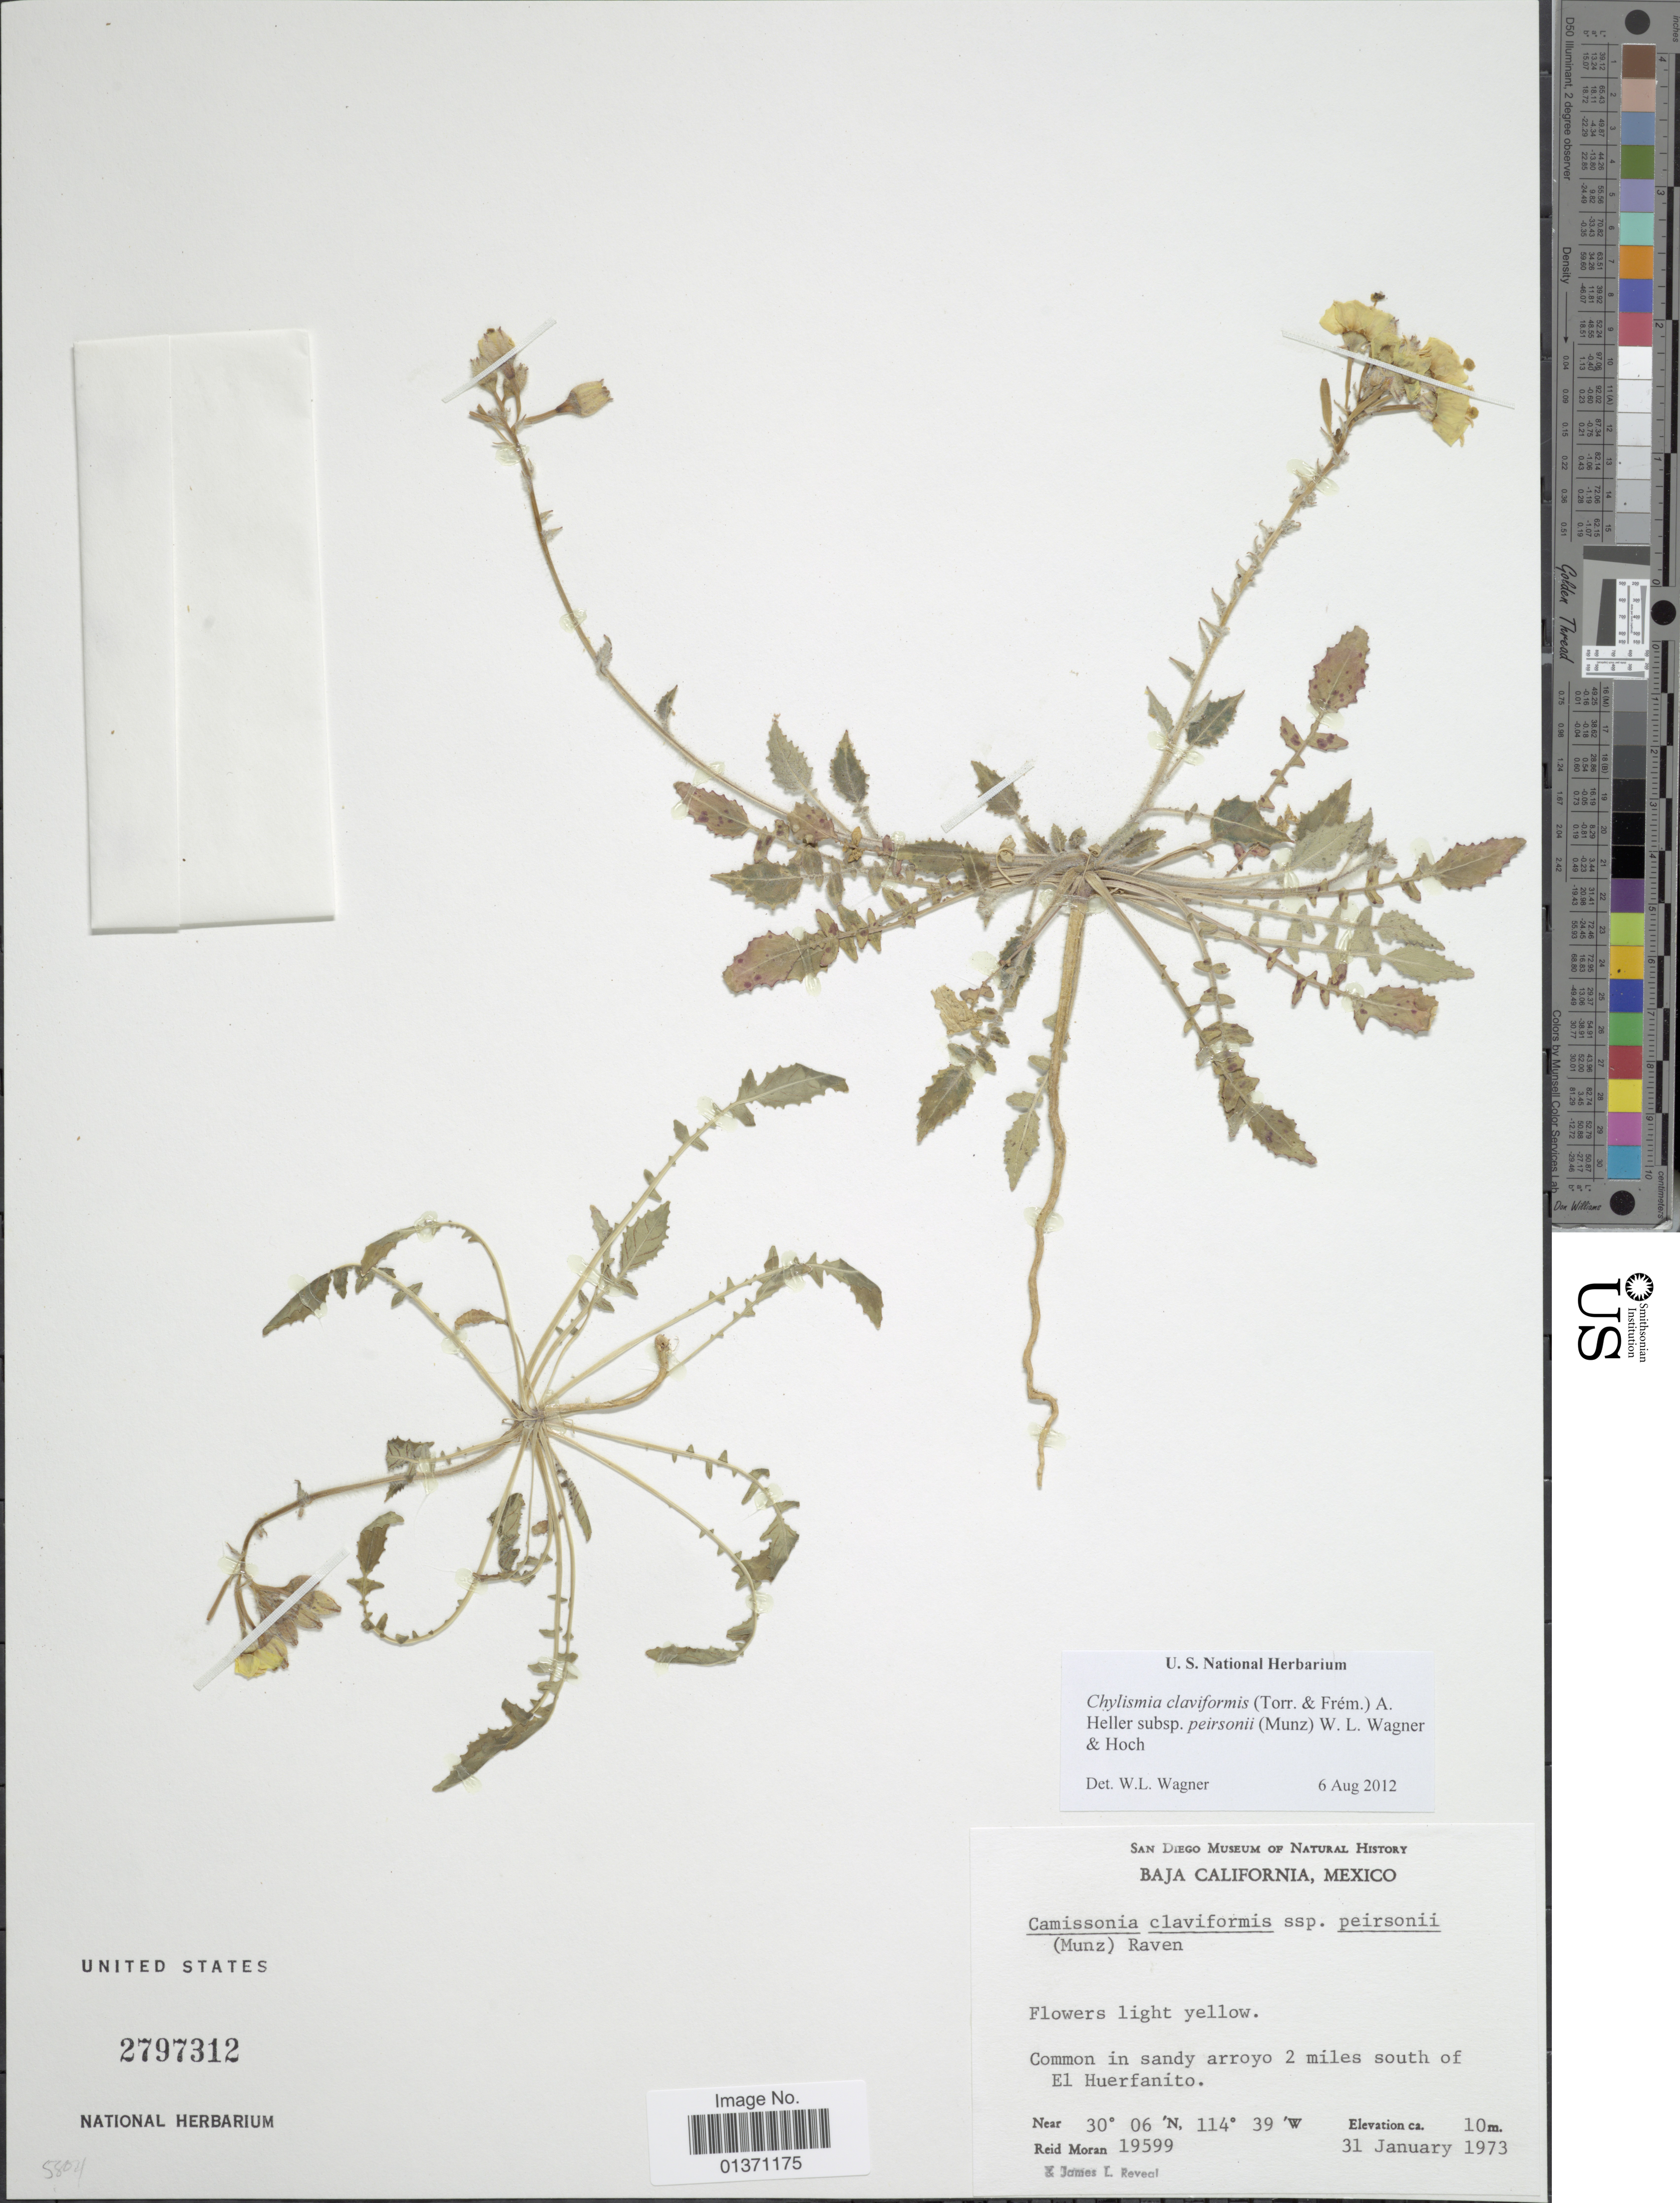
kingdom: Plantae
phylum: Tracheophyta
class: Magnoliopsida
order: Myrtales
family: Onagraceae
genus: Chylismia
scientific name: Chylismia claviformis subsp. peirsonii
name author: (Munz) W.L. Wagner & Hoch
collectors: R. Moran & J. L. Reveal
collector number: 19599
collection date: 1973-01-31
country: Mexico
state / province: Baja California Norte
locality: Common in sandy arroyo 2 miles south of El Huerfanito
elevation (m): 10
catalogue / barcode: US 2797312